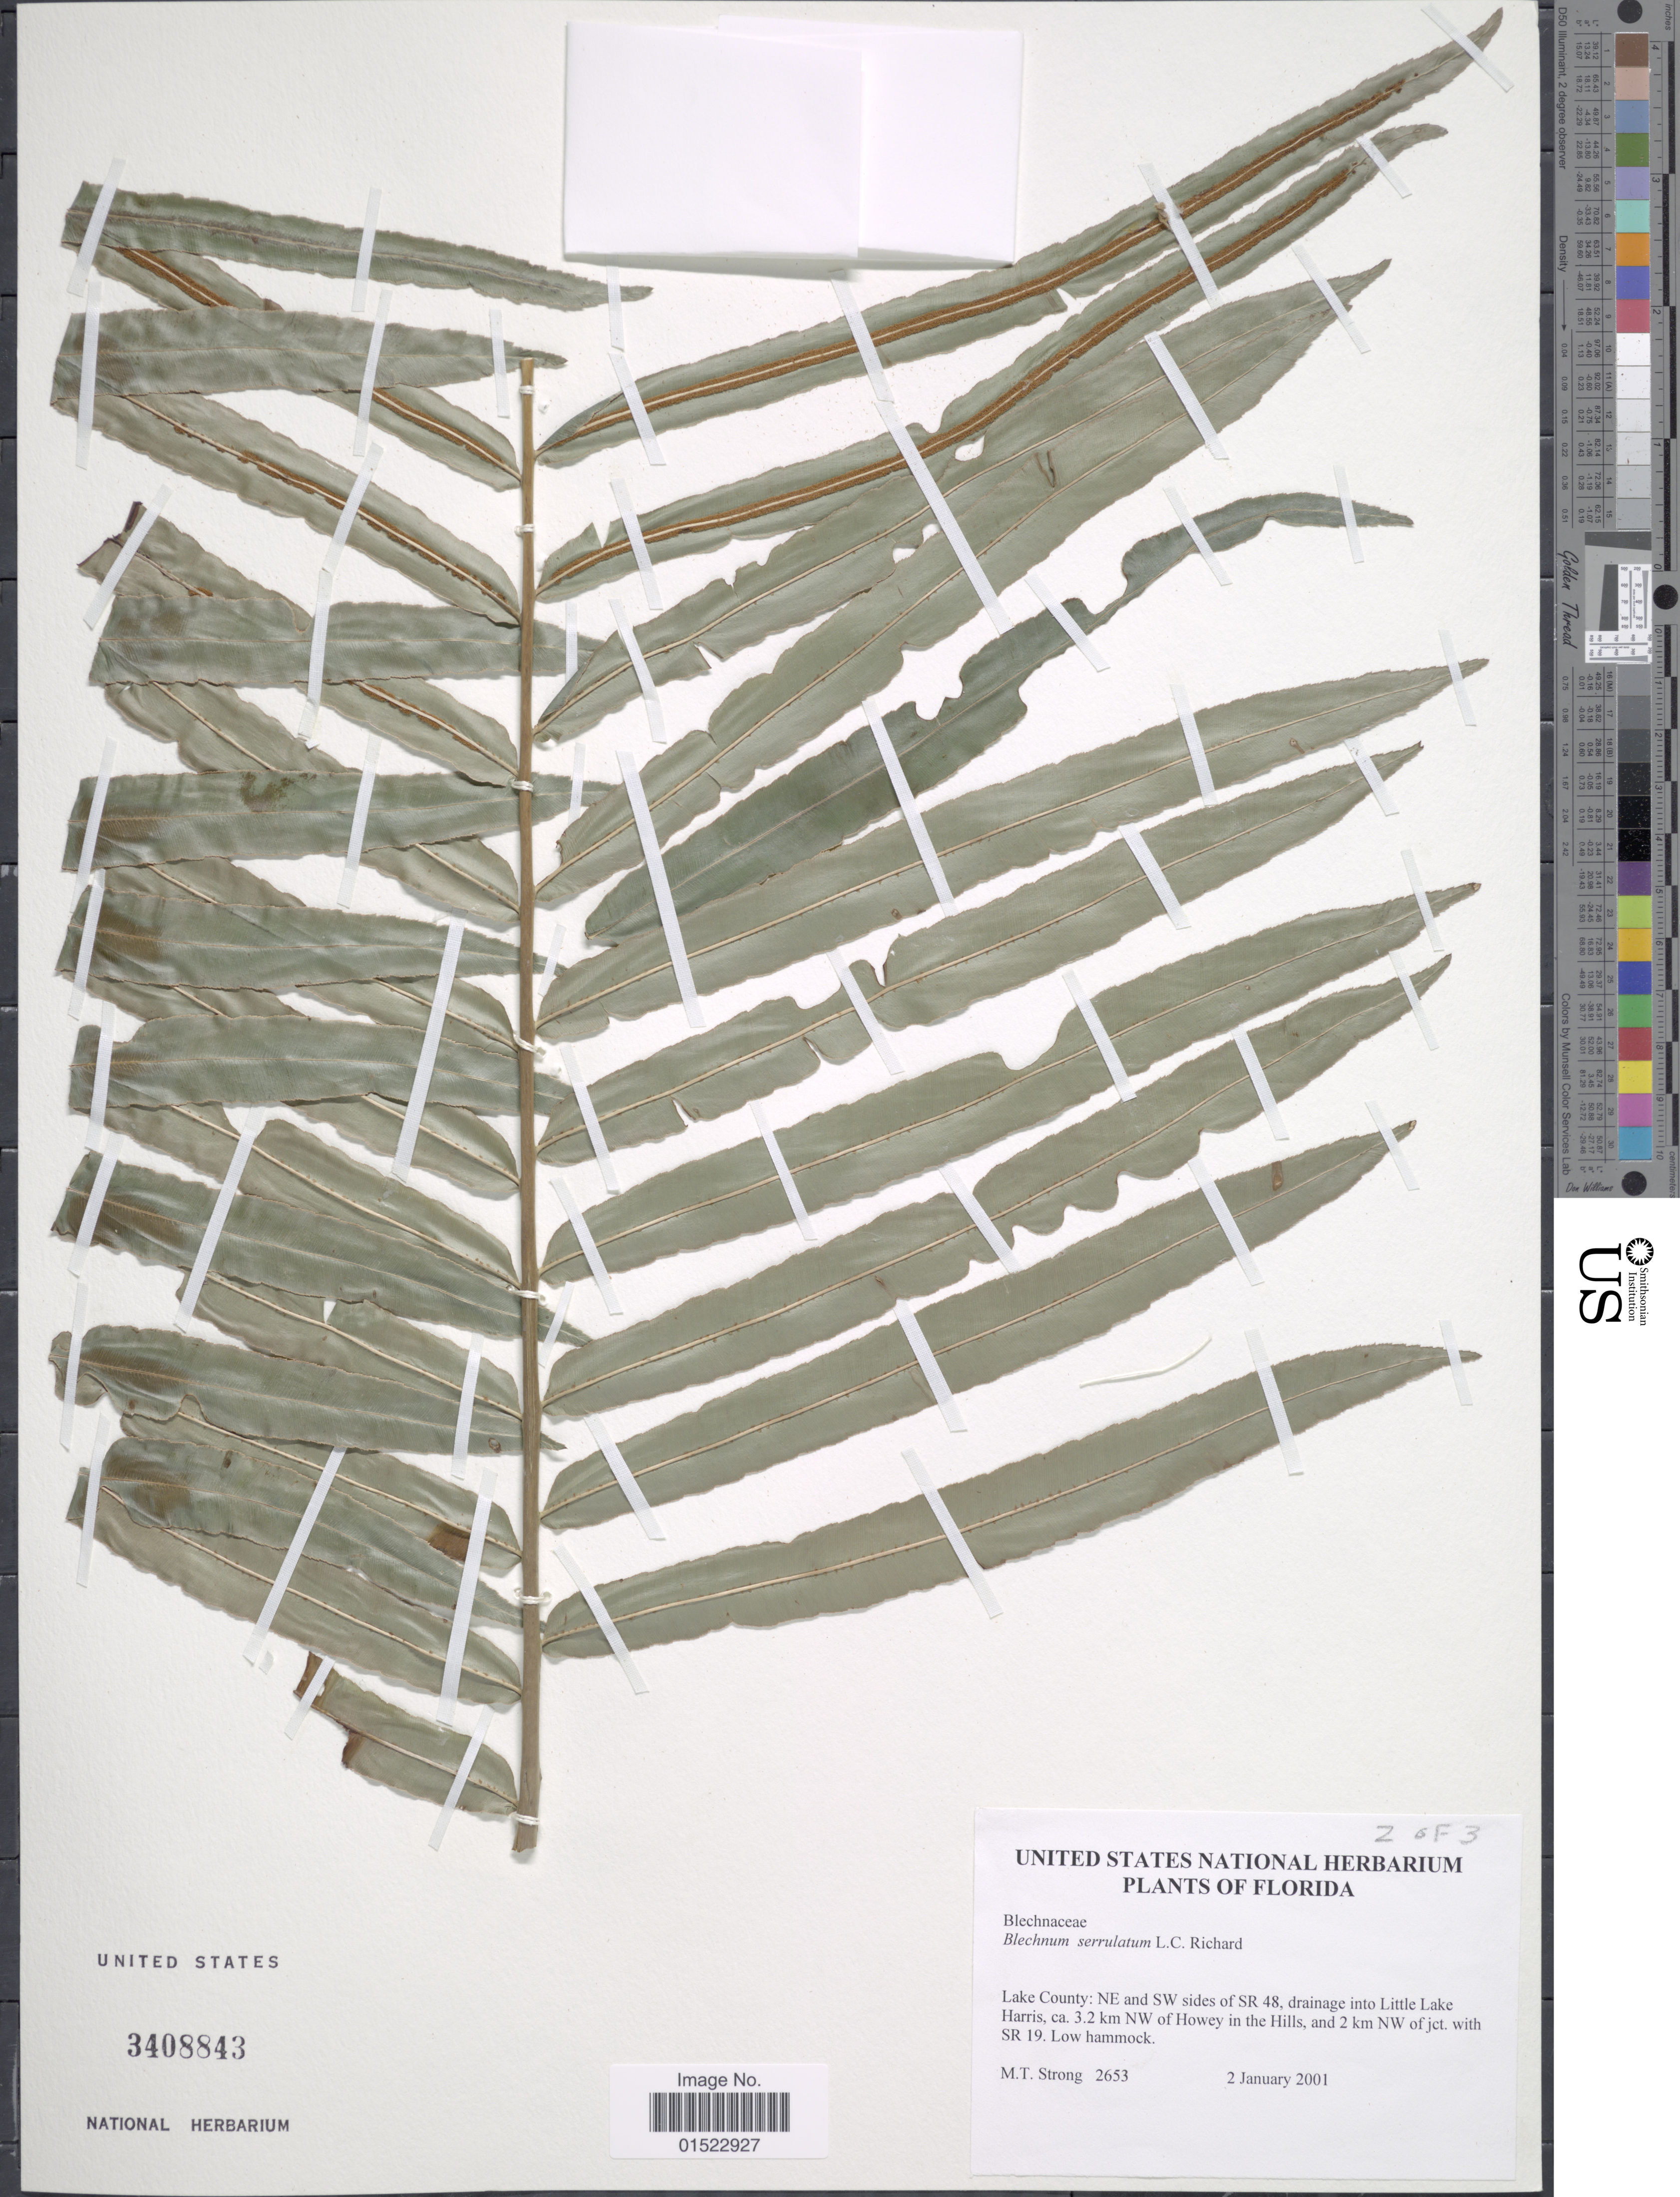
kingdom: Plantae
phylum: Tracheophyta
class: Polypodiopsida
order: Polypodiales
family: Blechnaceae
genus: Telmatoblechnum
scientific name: Telmatoblechnum serrulatum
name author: (Rich.) Perrie et al.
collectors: M. T. Strong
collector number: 2653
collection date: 2001-01-02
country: United States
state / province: Florida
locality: Lake County; NE and SW side of SR 48, drainage into Little Lake Harris, ca. 3.2 km NW of Howey in the Hills, and 2 km NW of jet, with SR 19, low hammock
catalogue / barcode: US 3408843